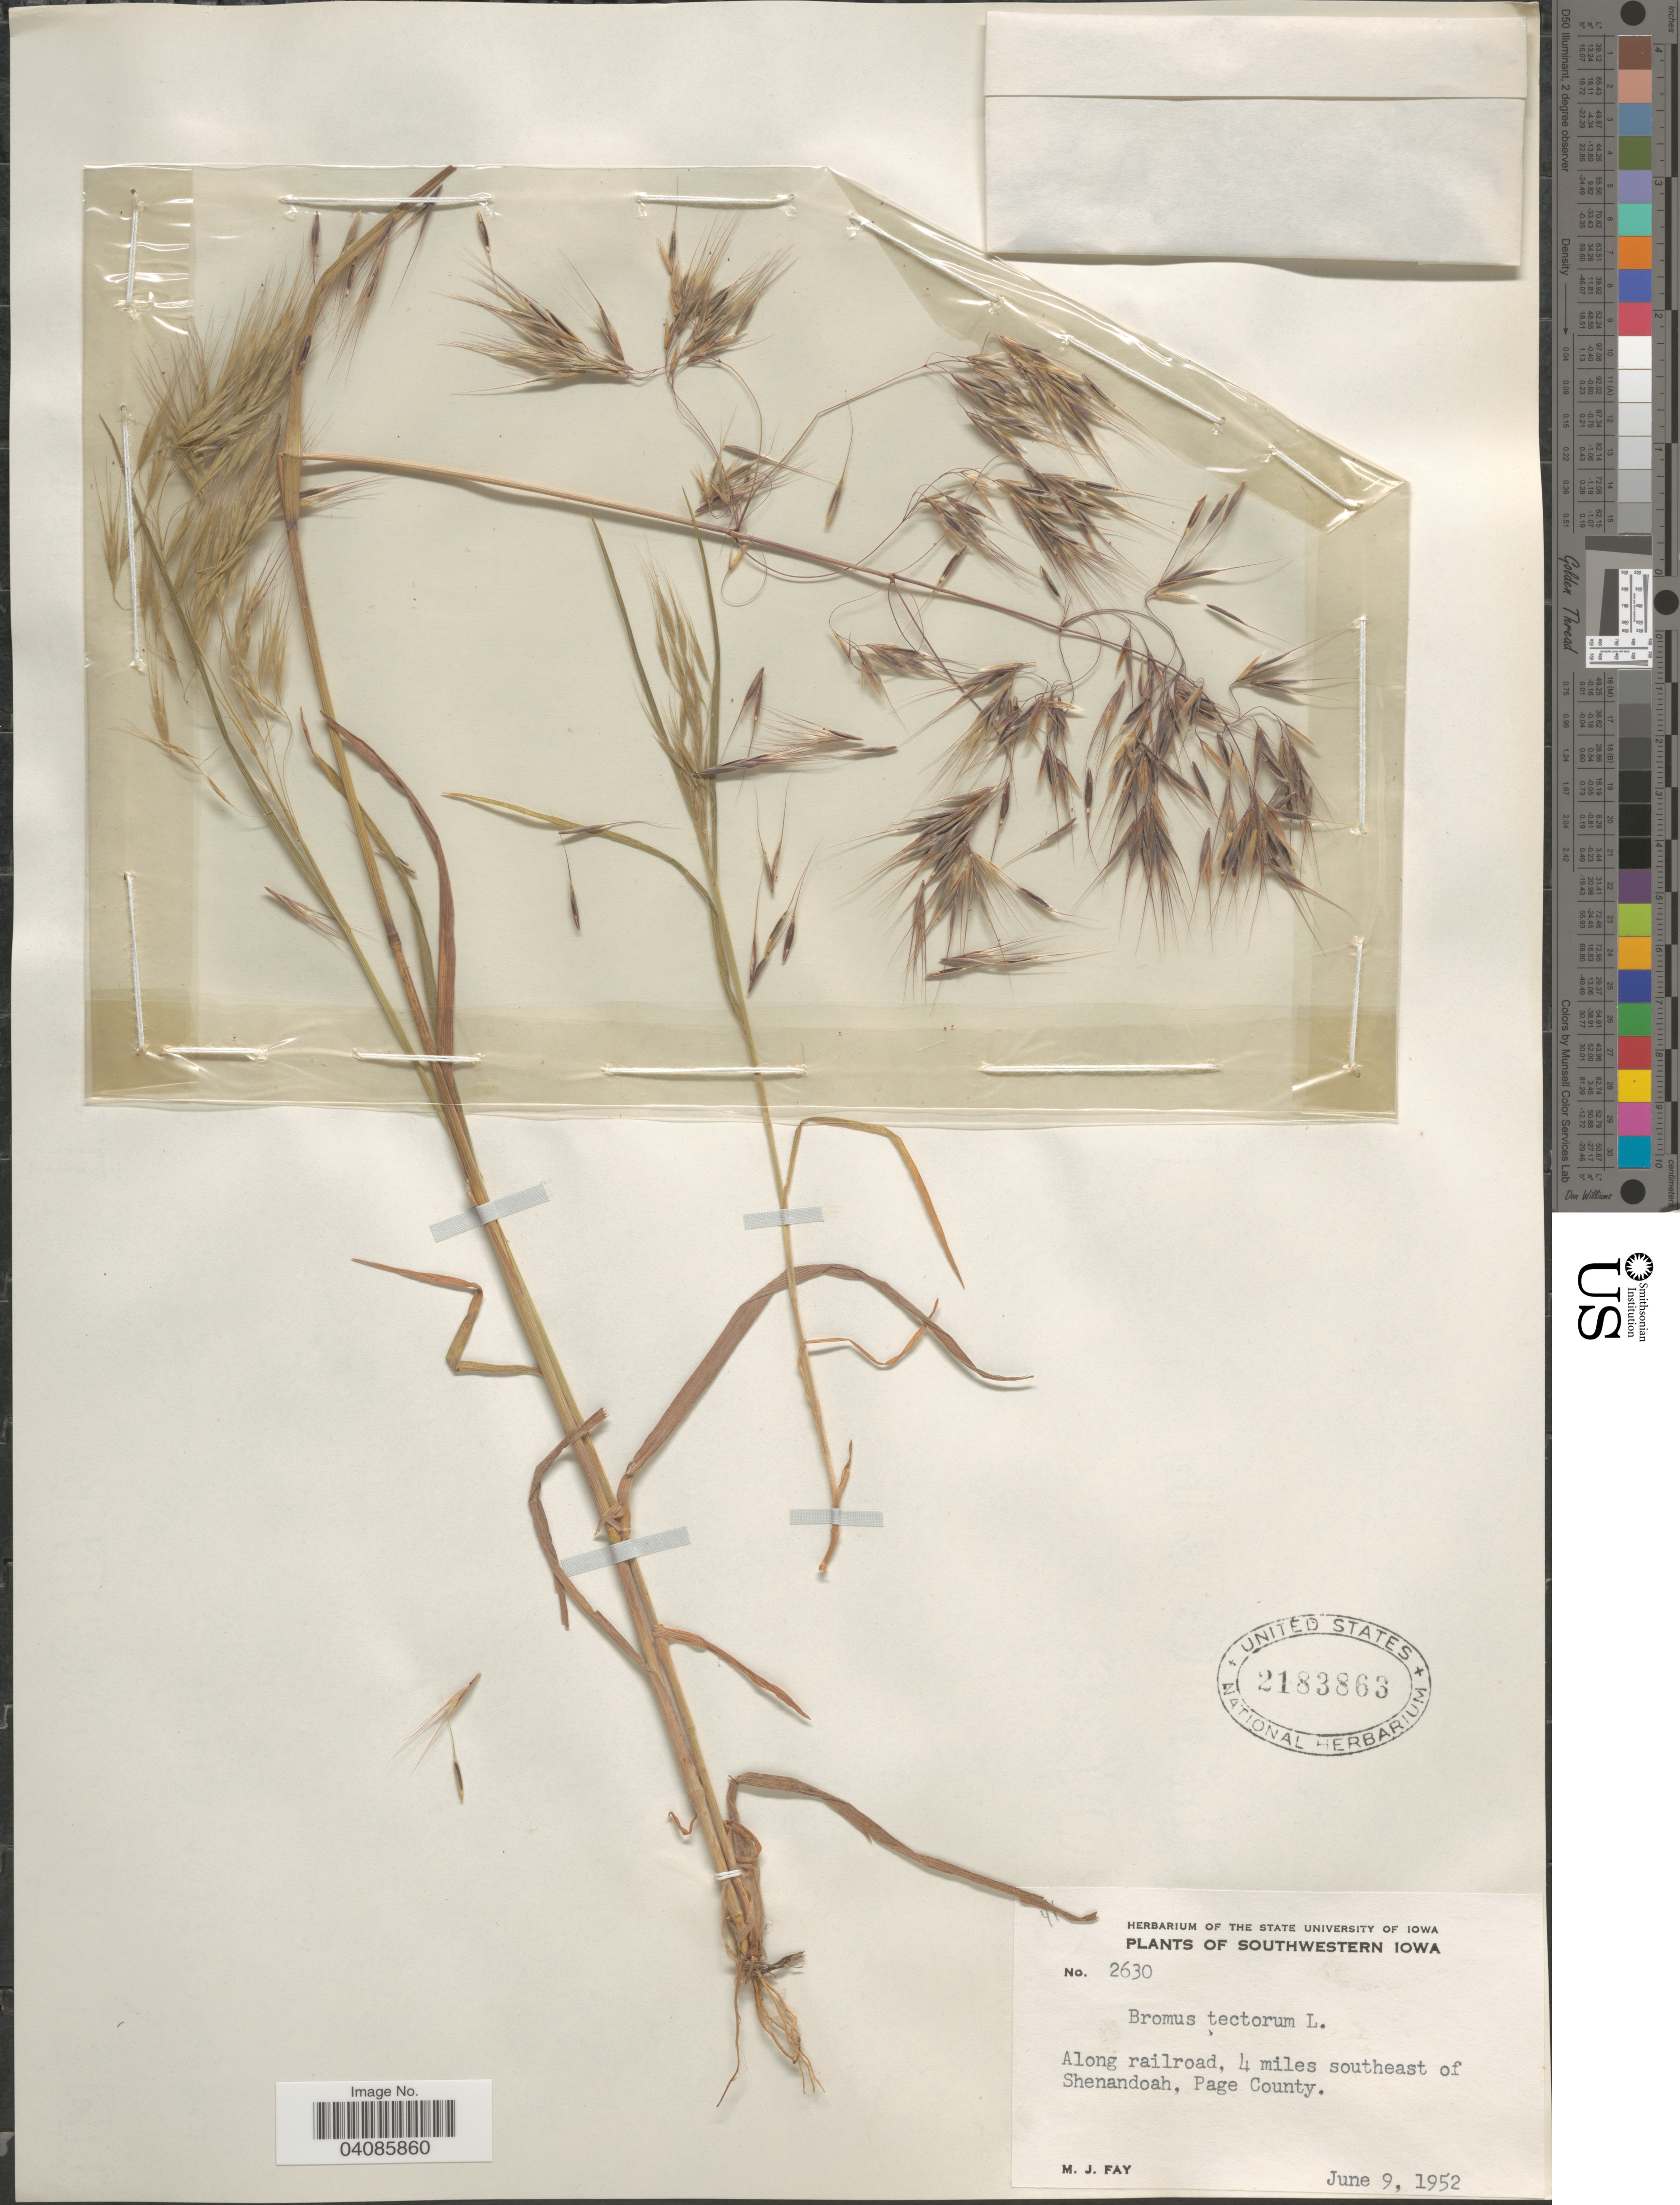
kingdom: Plantae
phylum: Tracheophyta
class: Liliopsida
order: Poales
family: Poaceae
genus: Bromus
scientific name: Bromus tectorum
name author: L.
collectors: M. Fay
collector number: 2630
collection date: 1952-06-09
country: United States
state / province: Iowa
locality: Southwestern Iowa. Along railroad, 4 miles southeast of Shenandoah, Page County.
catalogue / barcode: US 2183863